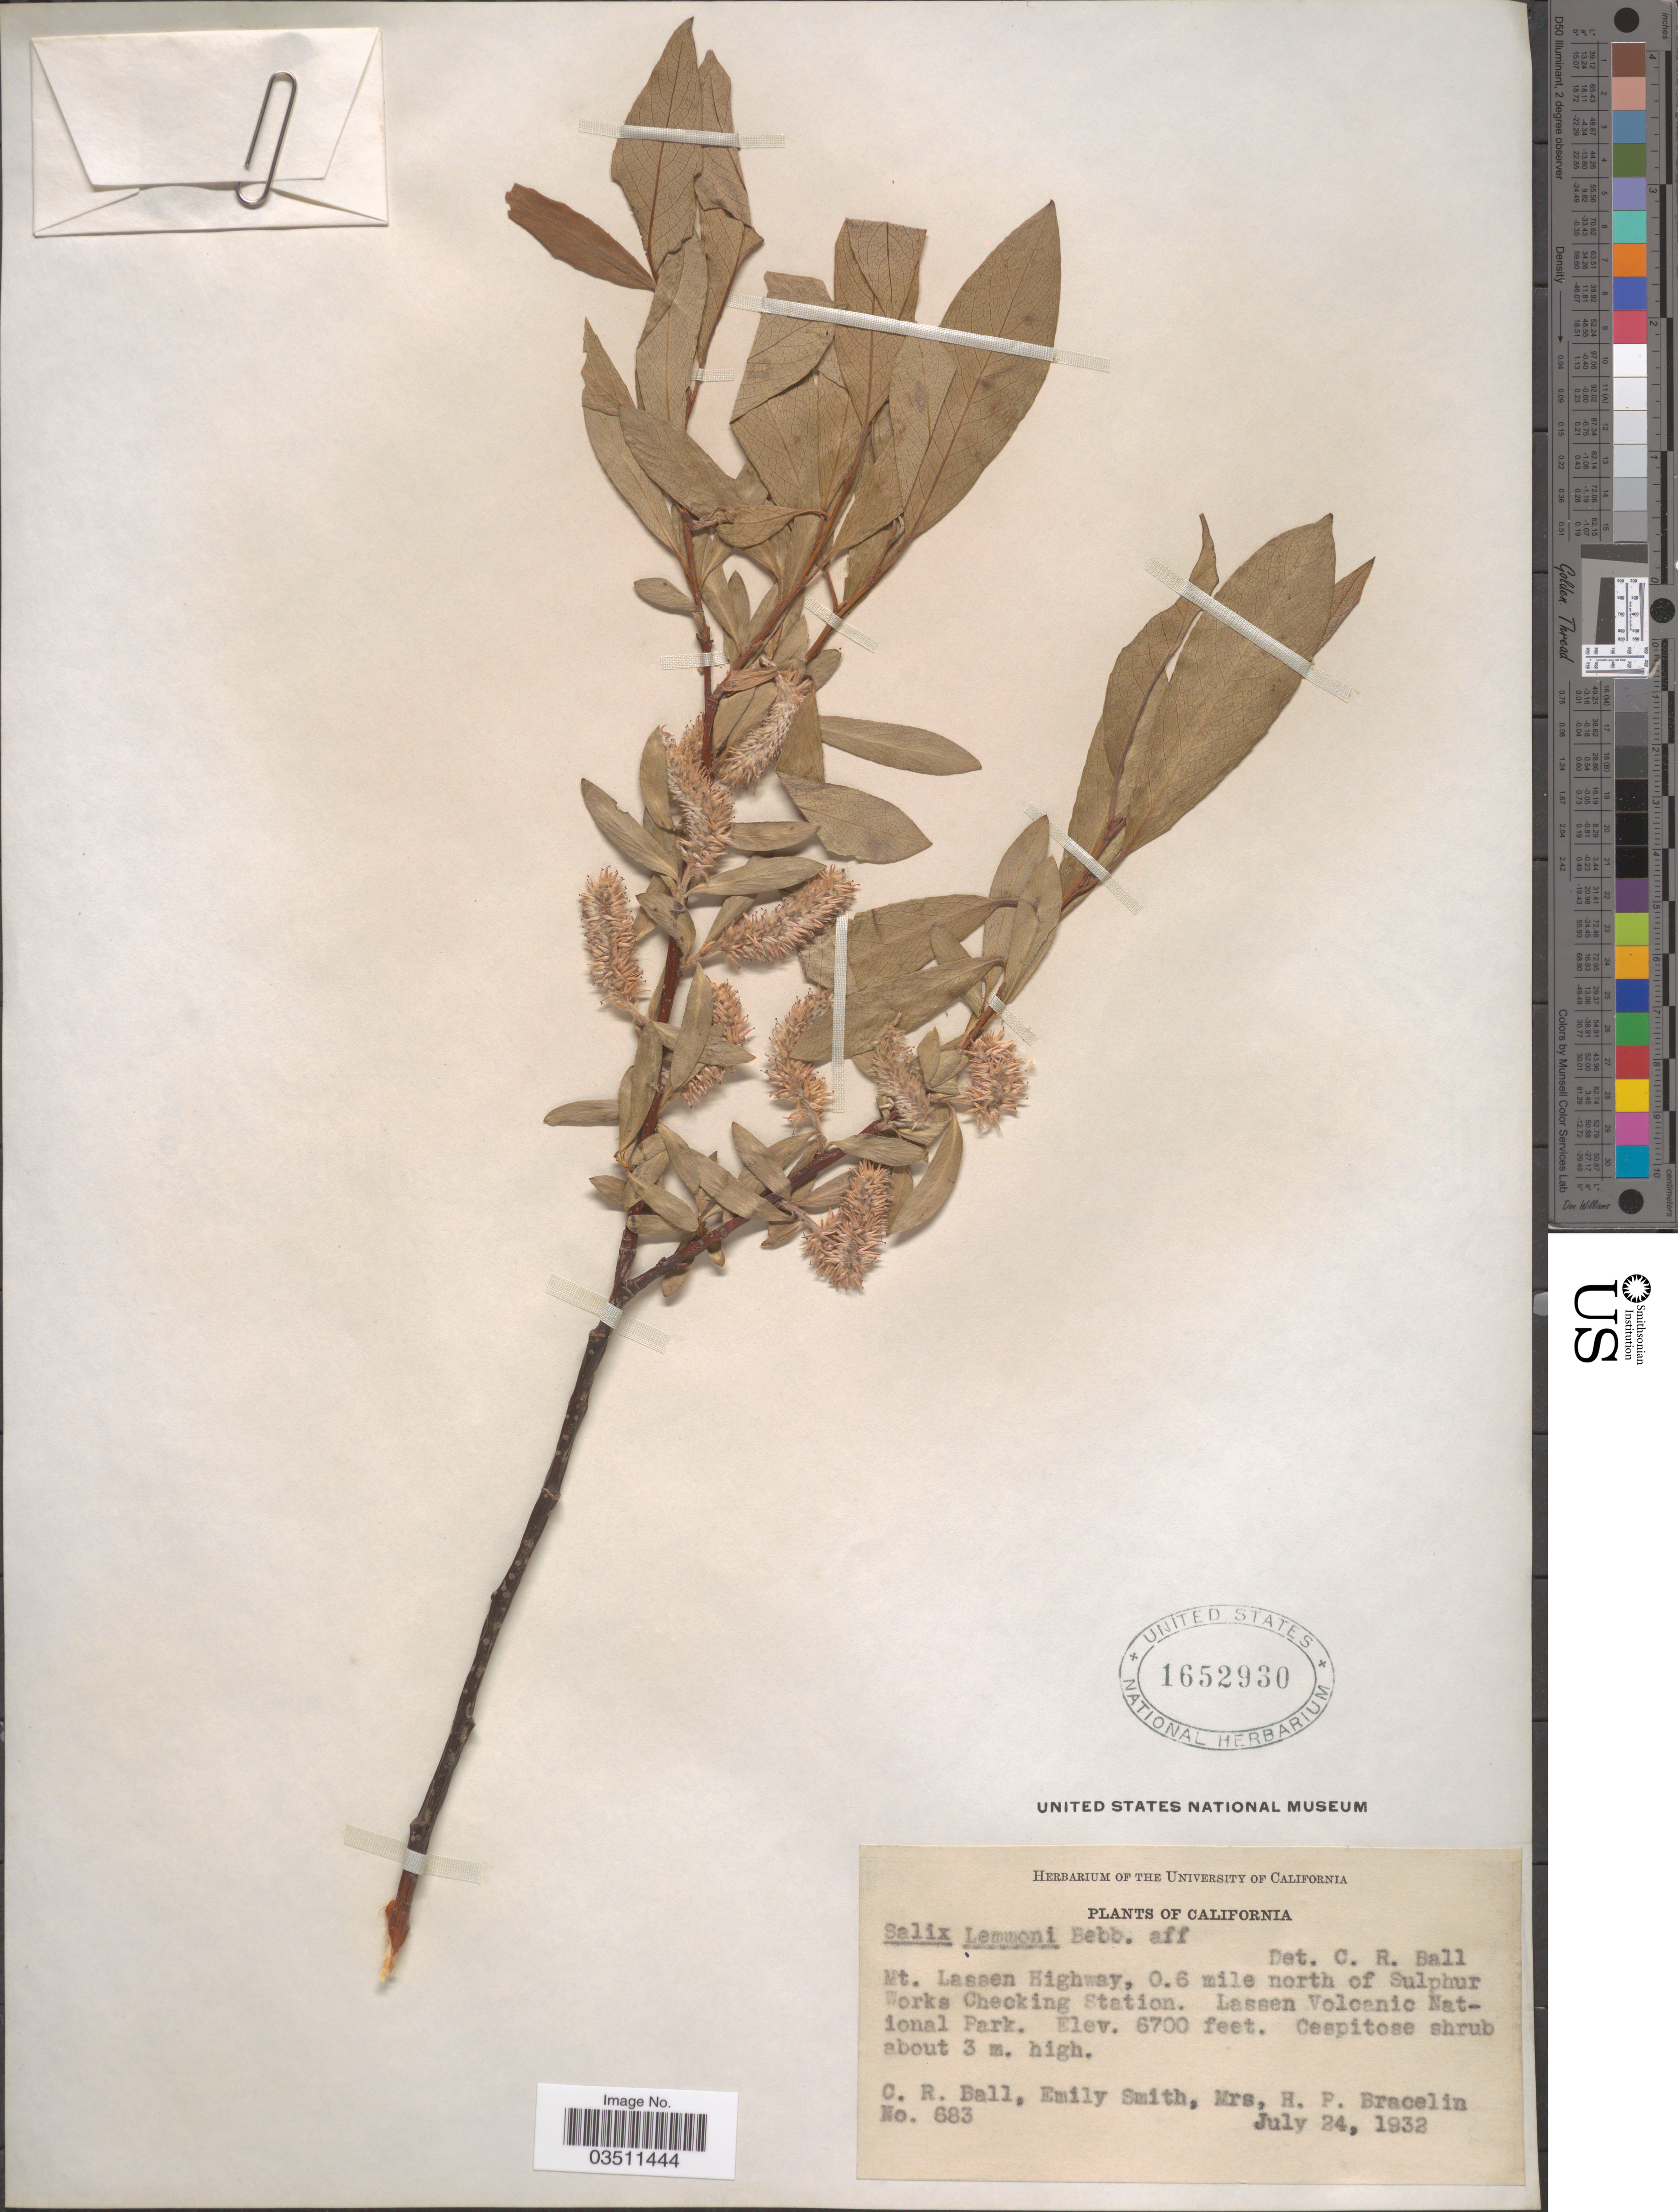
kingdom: Plantae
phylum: Tracheophyta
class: Magnoliopsida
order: Malpighiales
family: Salicaceae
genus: Salix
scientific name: Salix lemmonii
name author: Bebb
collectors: C. R. Ball, E. Smith & H. Bracelin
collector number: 683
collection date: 1932-07-24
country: United States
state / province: California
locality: Mt. Lassen Highway, 0.6 mile north of Sulphur Works Checking Station. Lassen Volcanic National Park.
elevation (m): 2042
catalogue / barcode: US 1652930